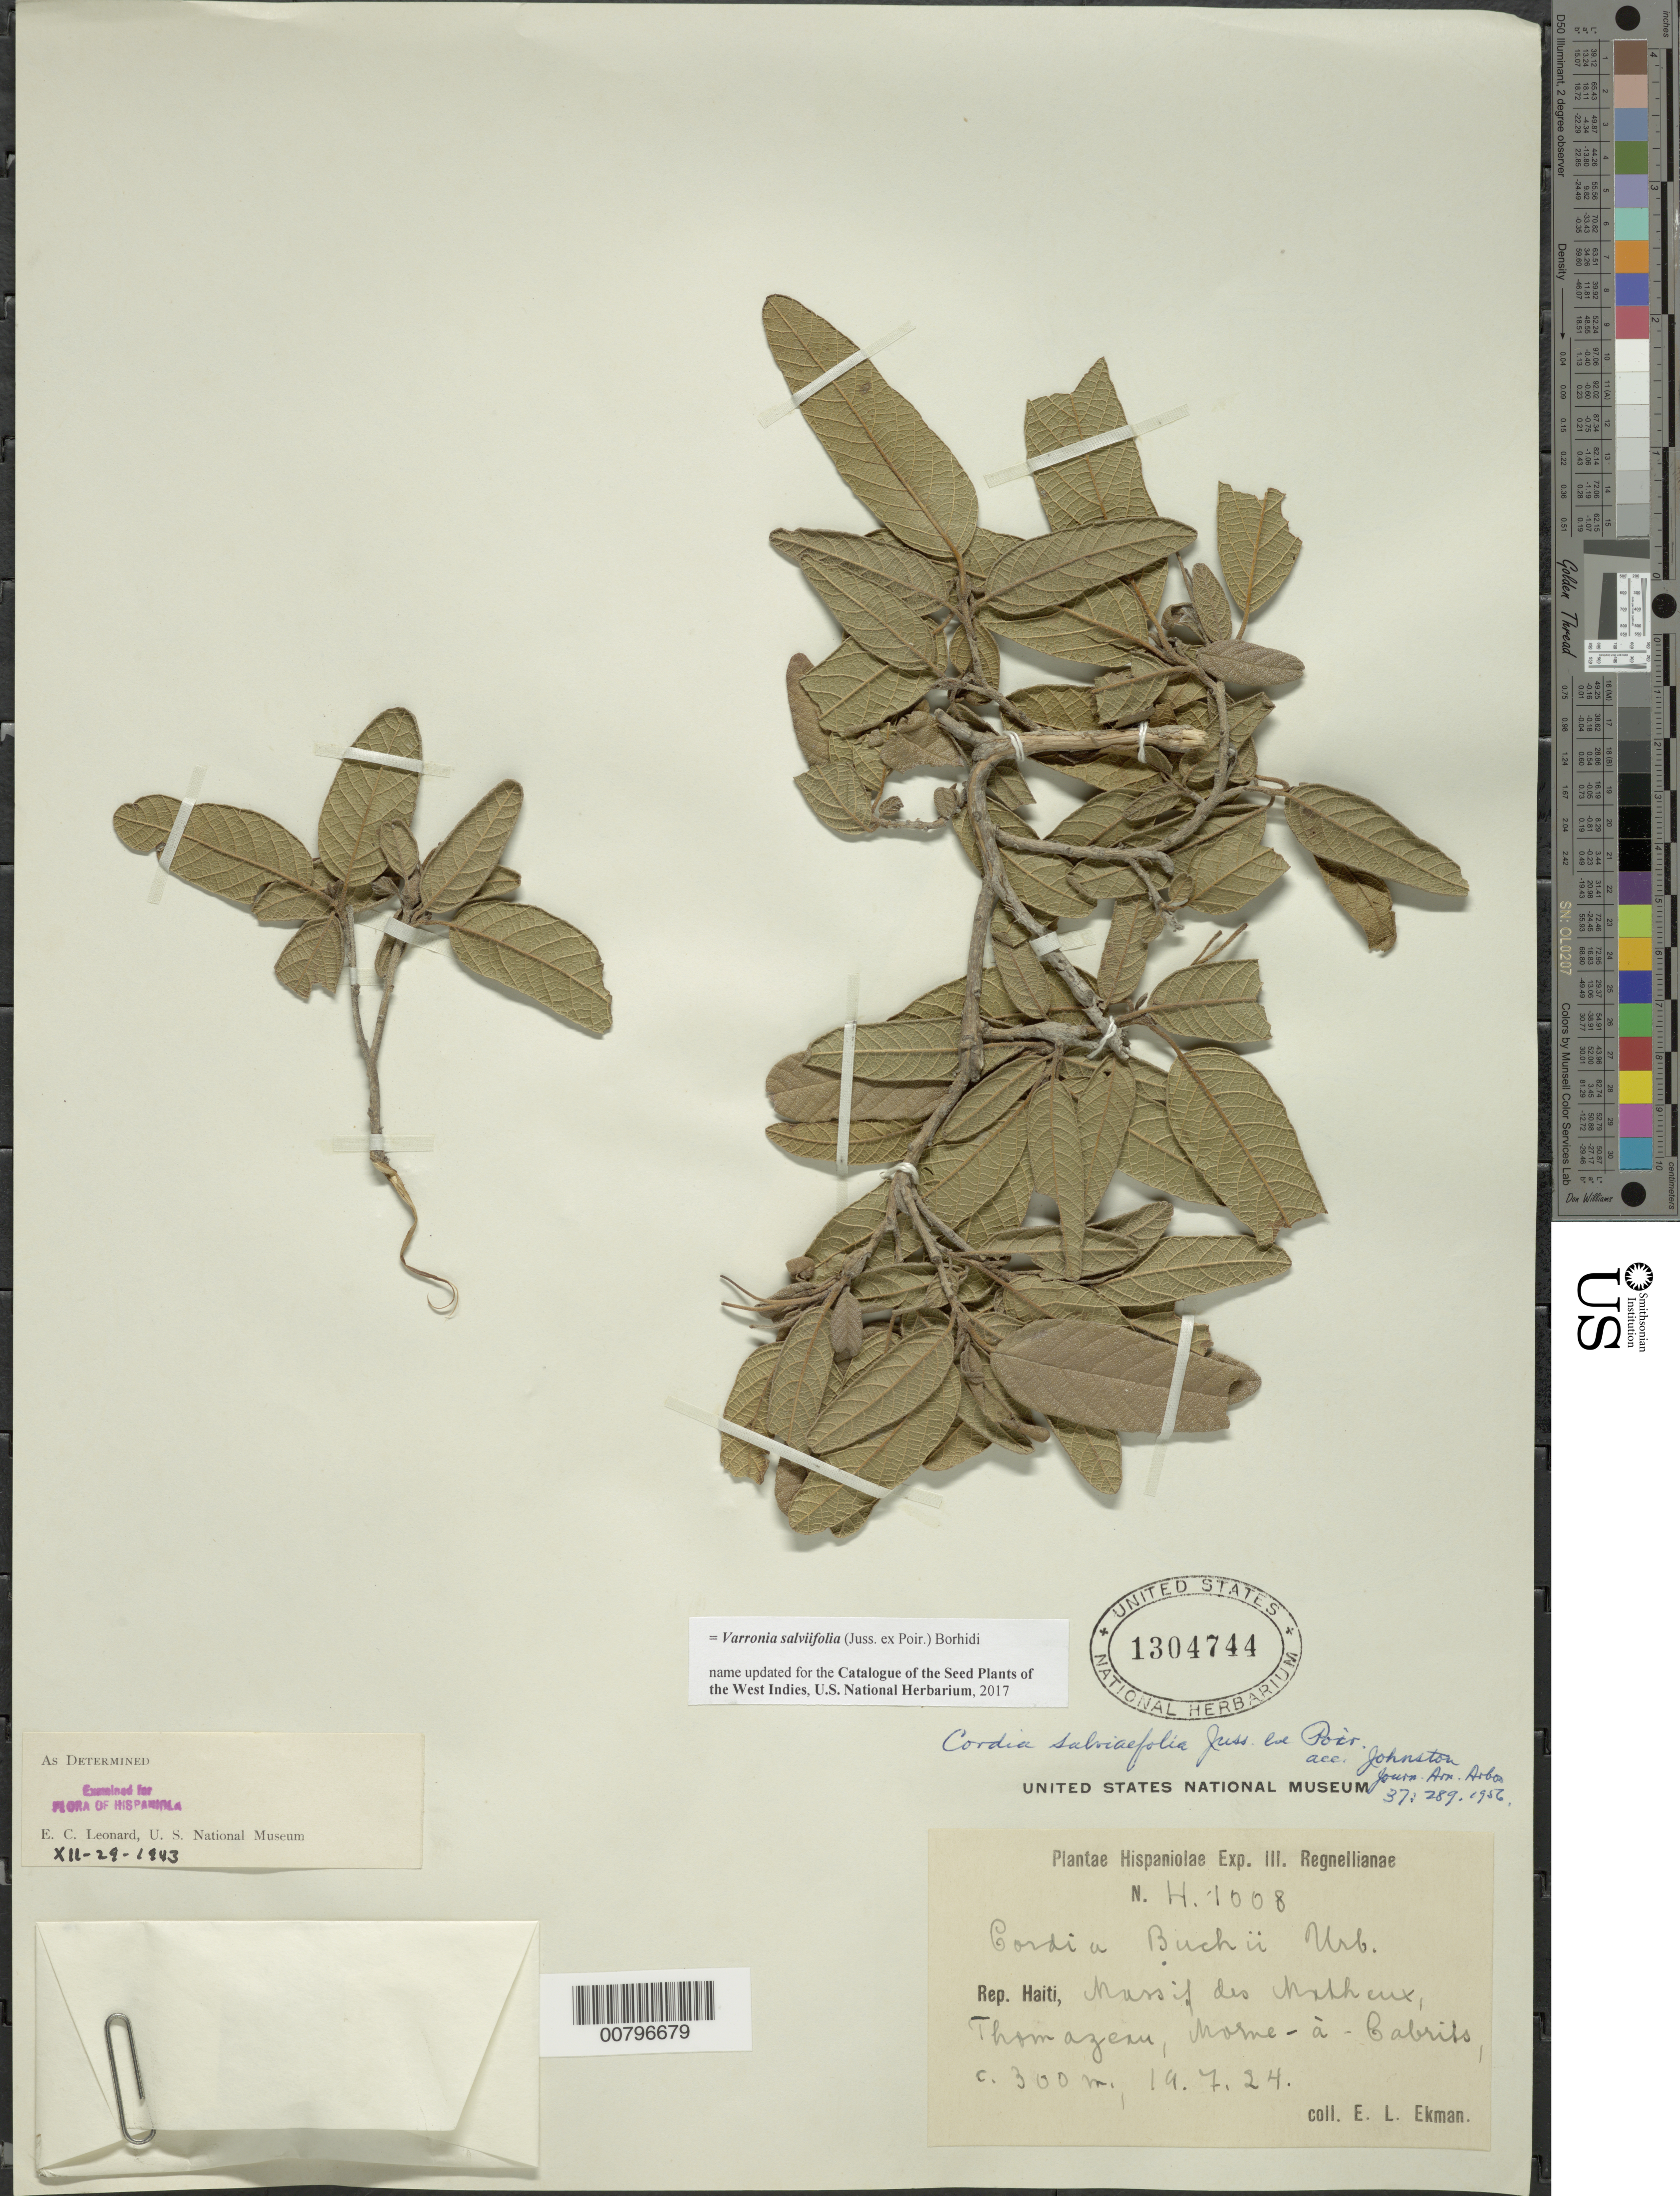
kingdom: Plantae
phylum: Tracheophyta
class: Magnoliopsida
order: Boraginales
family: Cordiaceae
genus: Varronia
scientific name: Varronia salviifolia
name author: (Juss. ex Poir.) Borhidi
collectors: E. L. Ekman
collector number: H 1008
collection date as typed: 19 Jul 1924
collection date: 1924-07-19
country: Haiti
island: Hispaniola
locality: Massif des Matheux, Thomazeau, Morme-a-Cabrits.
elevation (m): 300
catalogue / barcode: US 1304744